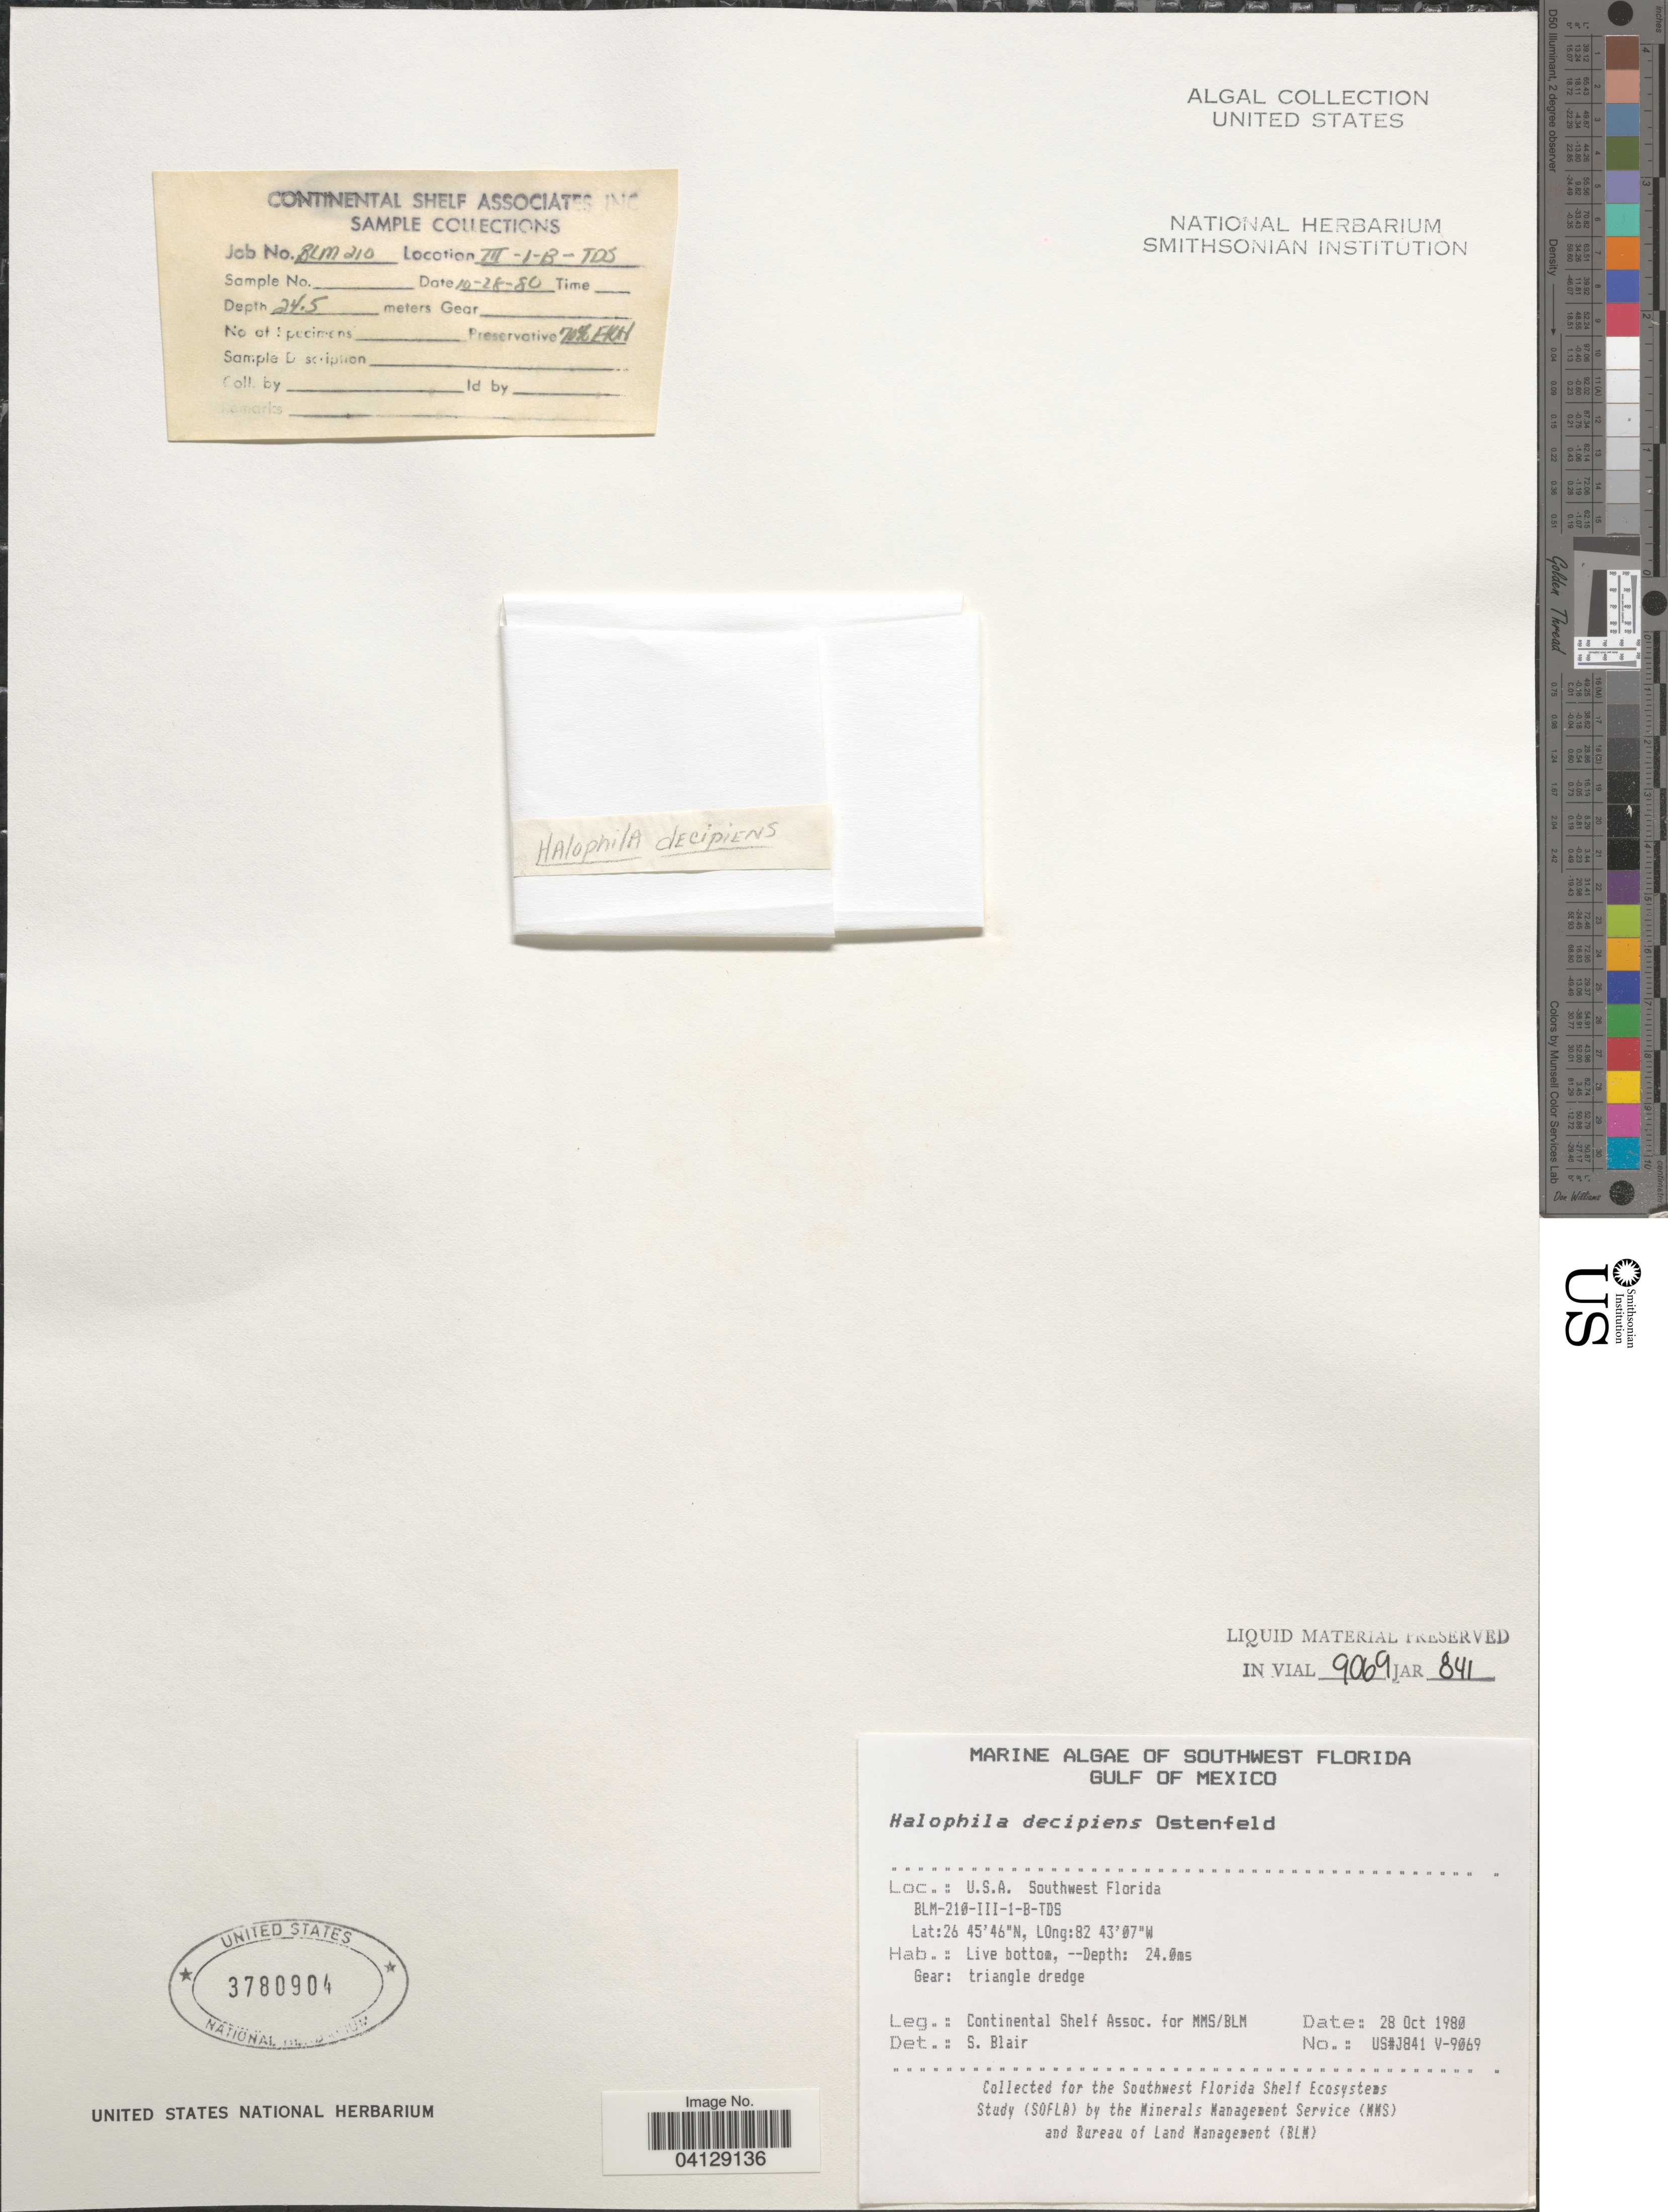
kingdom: Plantae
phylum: Tracheophyta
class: Liliopsida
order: Alismatales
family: Hydrocharitaceae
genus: Halophila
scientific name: Halophila decipiens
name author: Ostenf.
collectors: Continental Shelf Associates for the MMS/BLM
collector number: US#J841 V-9069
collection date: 1980-10-28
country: United States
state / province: Florida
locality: Southwest Florida. Gulf of Mexico. BLM-210-III-1-B-TDS.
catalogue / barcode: US 3780904